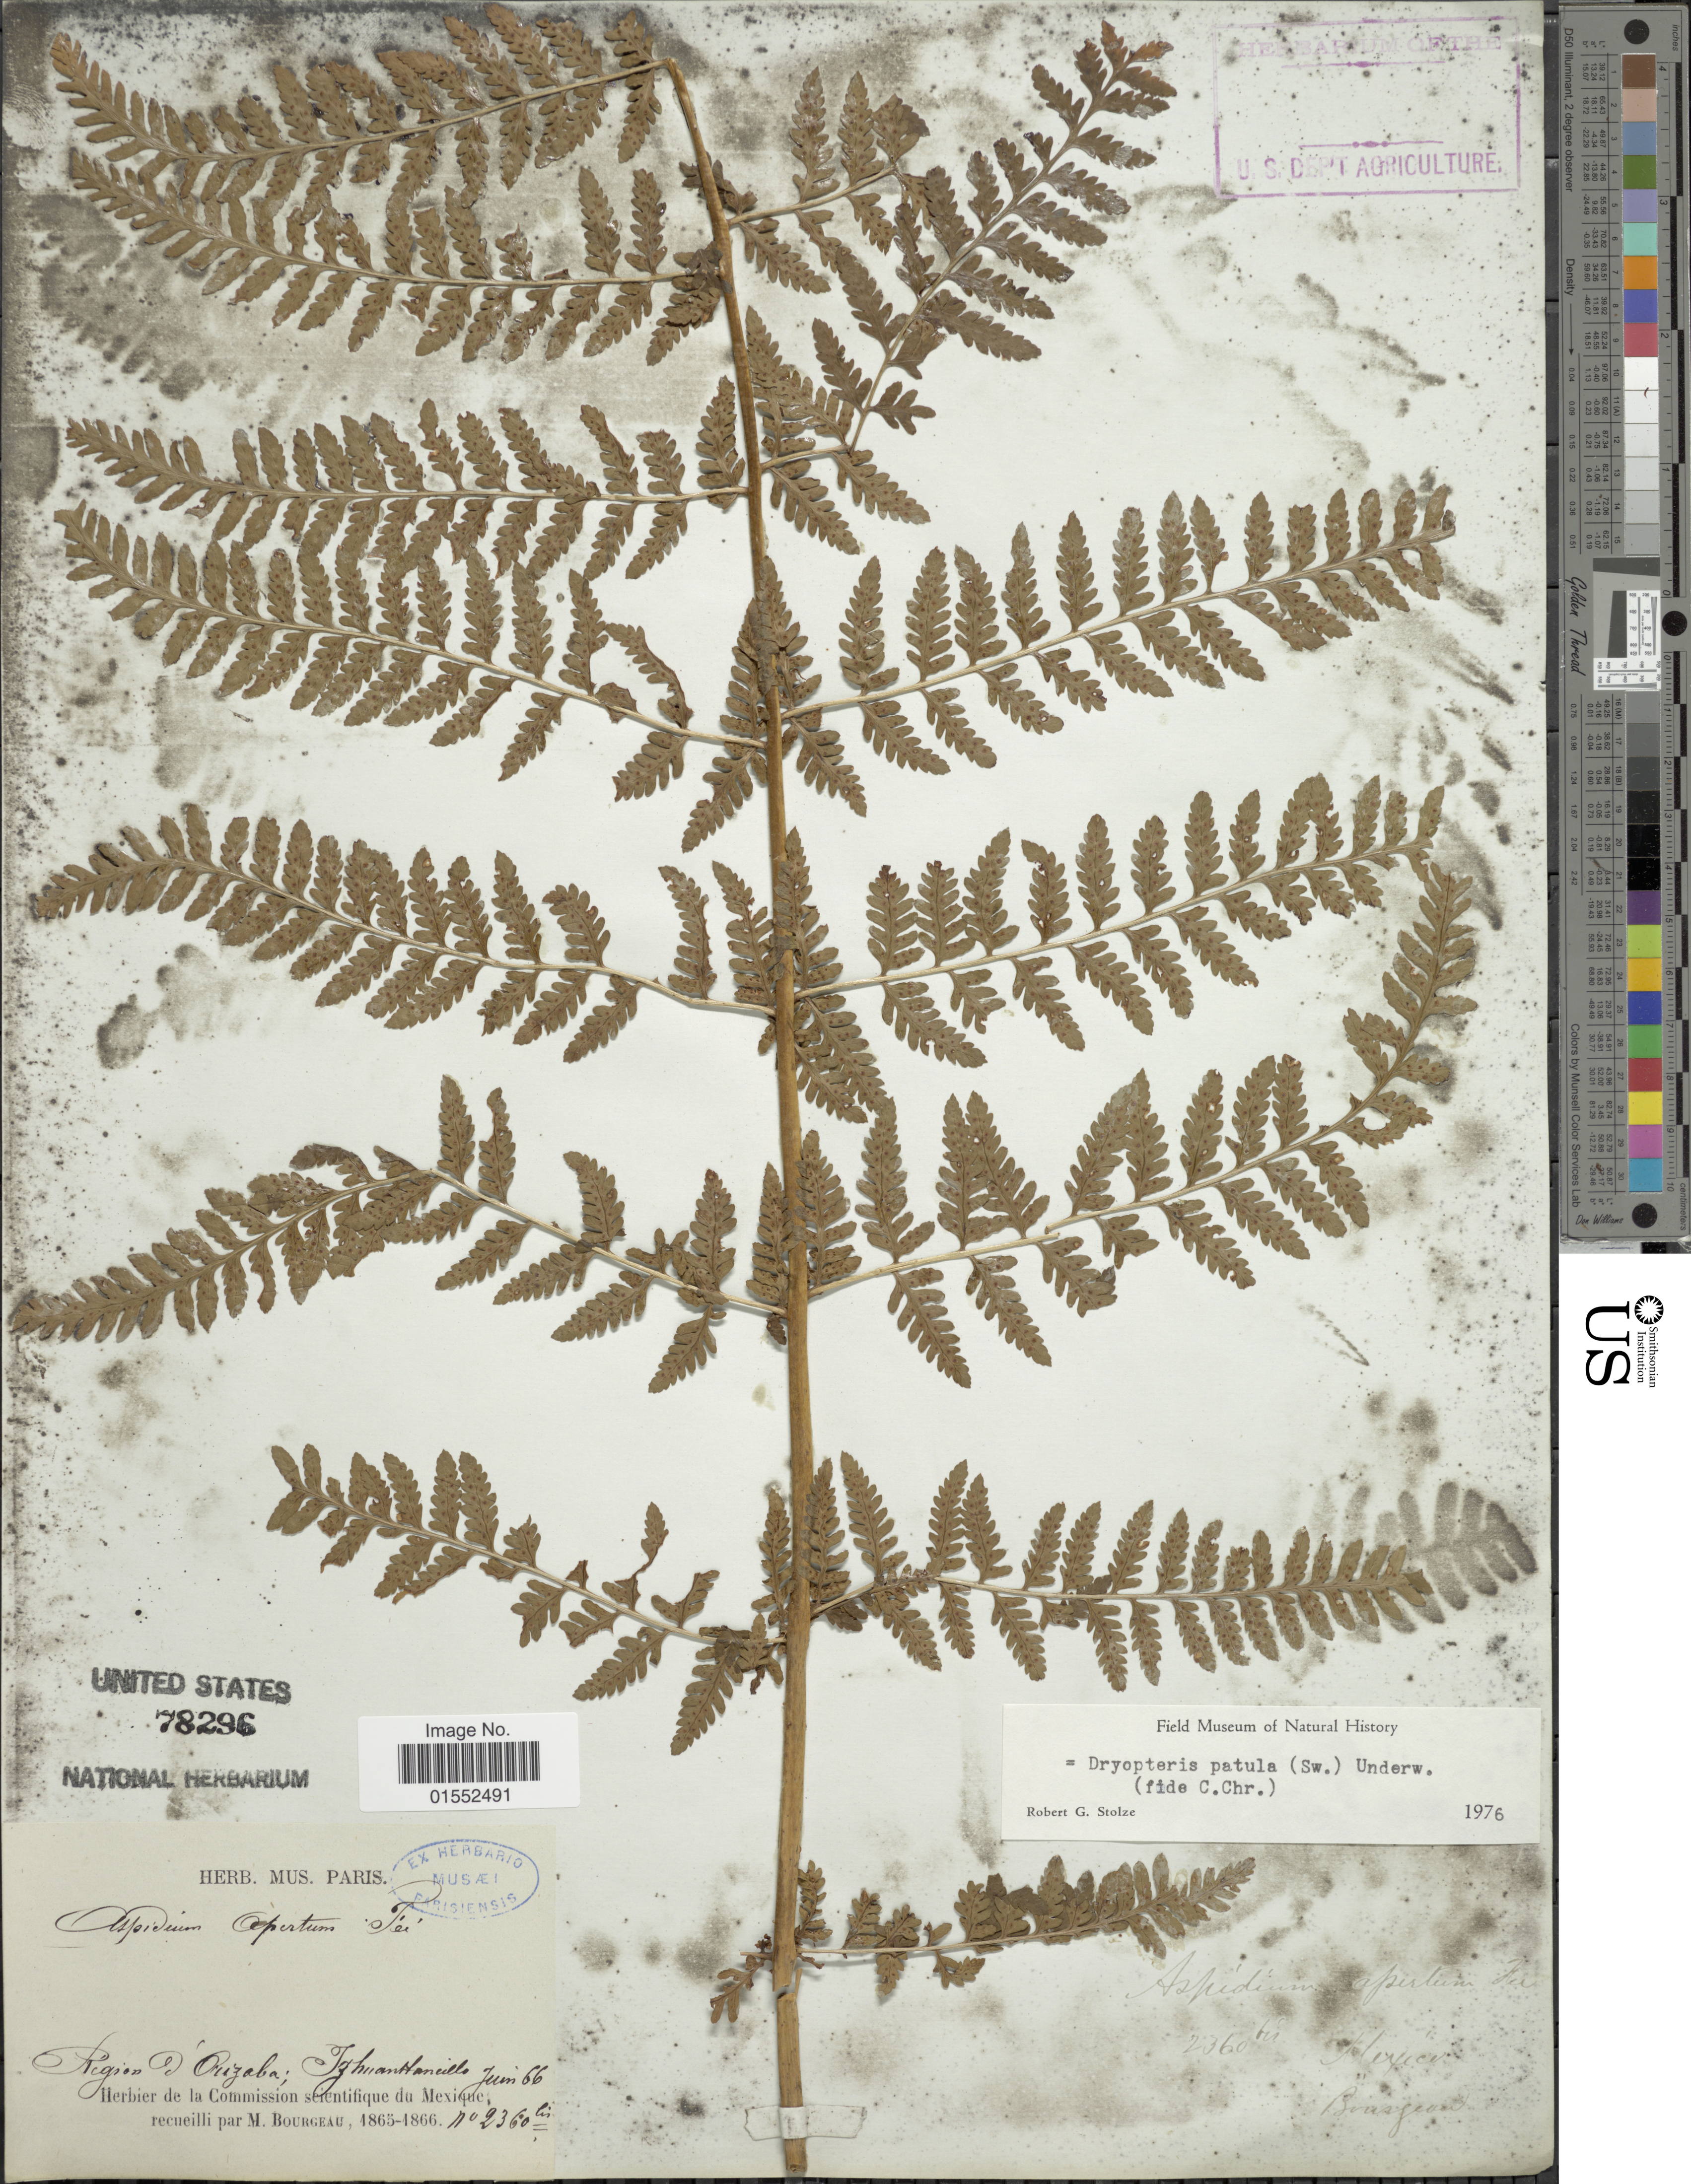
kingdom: Plantae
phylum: Tracheophyta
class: Polypodiopsida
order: Polypodiales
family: Dryopteridaceae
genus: Dryopteris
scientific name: Dryopteris patula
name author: (Sw.) Underw.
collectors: M. Bourgeau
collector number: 2360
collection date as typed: Transcribed d/m/y: /6/66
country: Mexico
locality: Région d'Orizaba; Izhuantlancillo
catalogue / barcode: US 78296